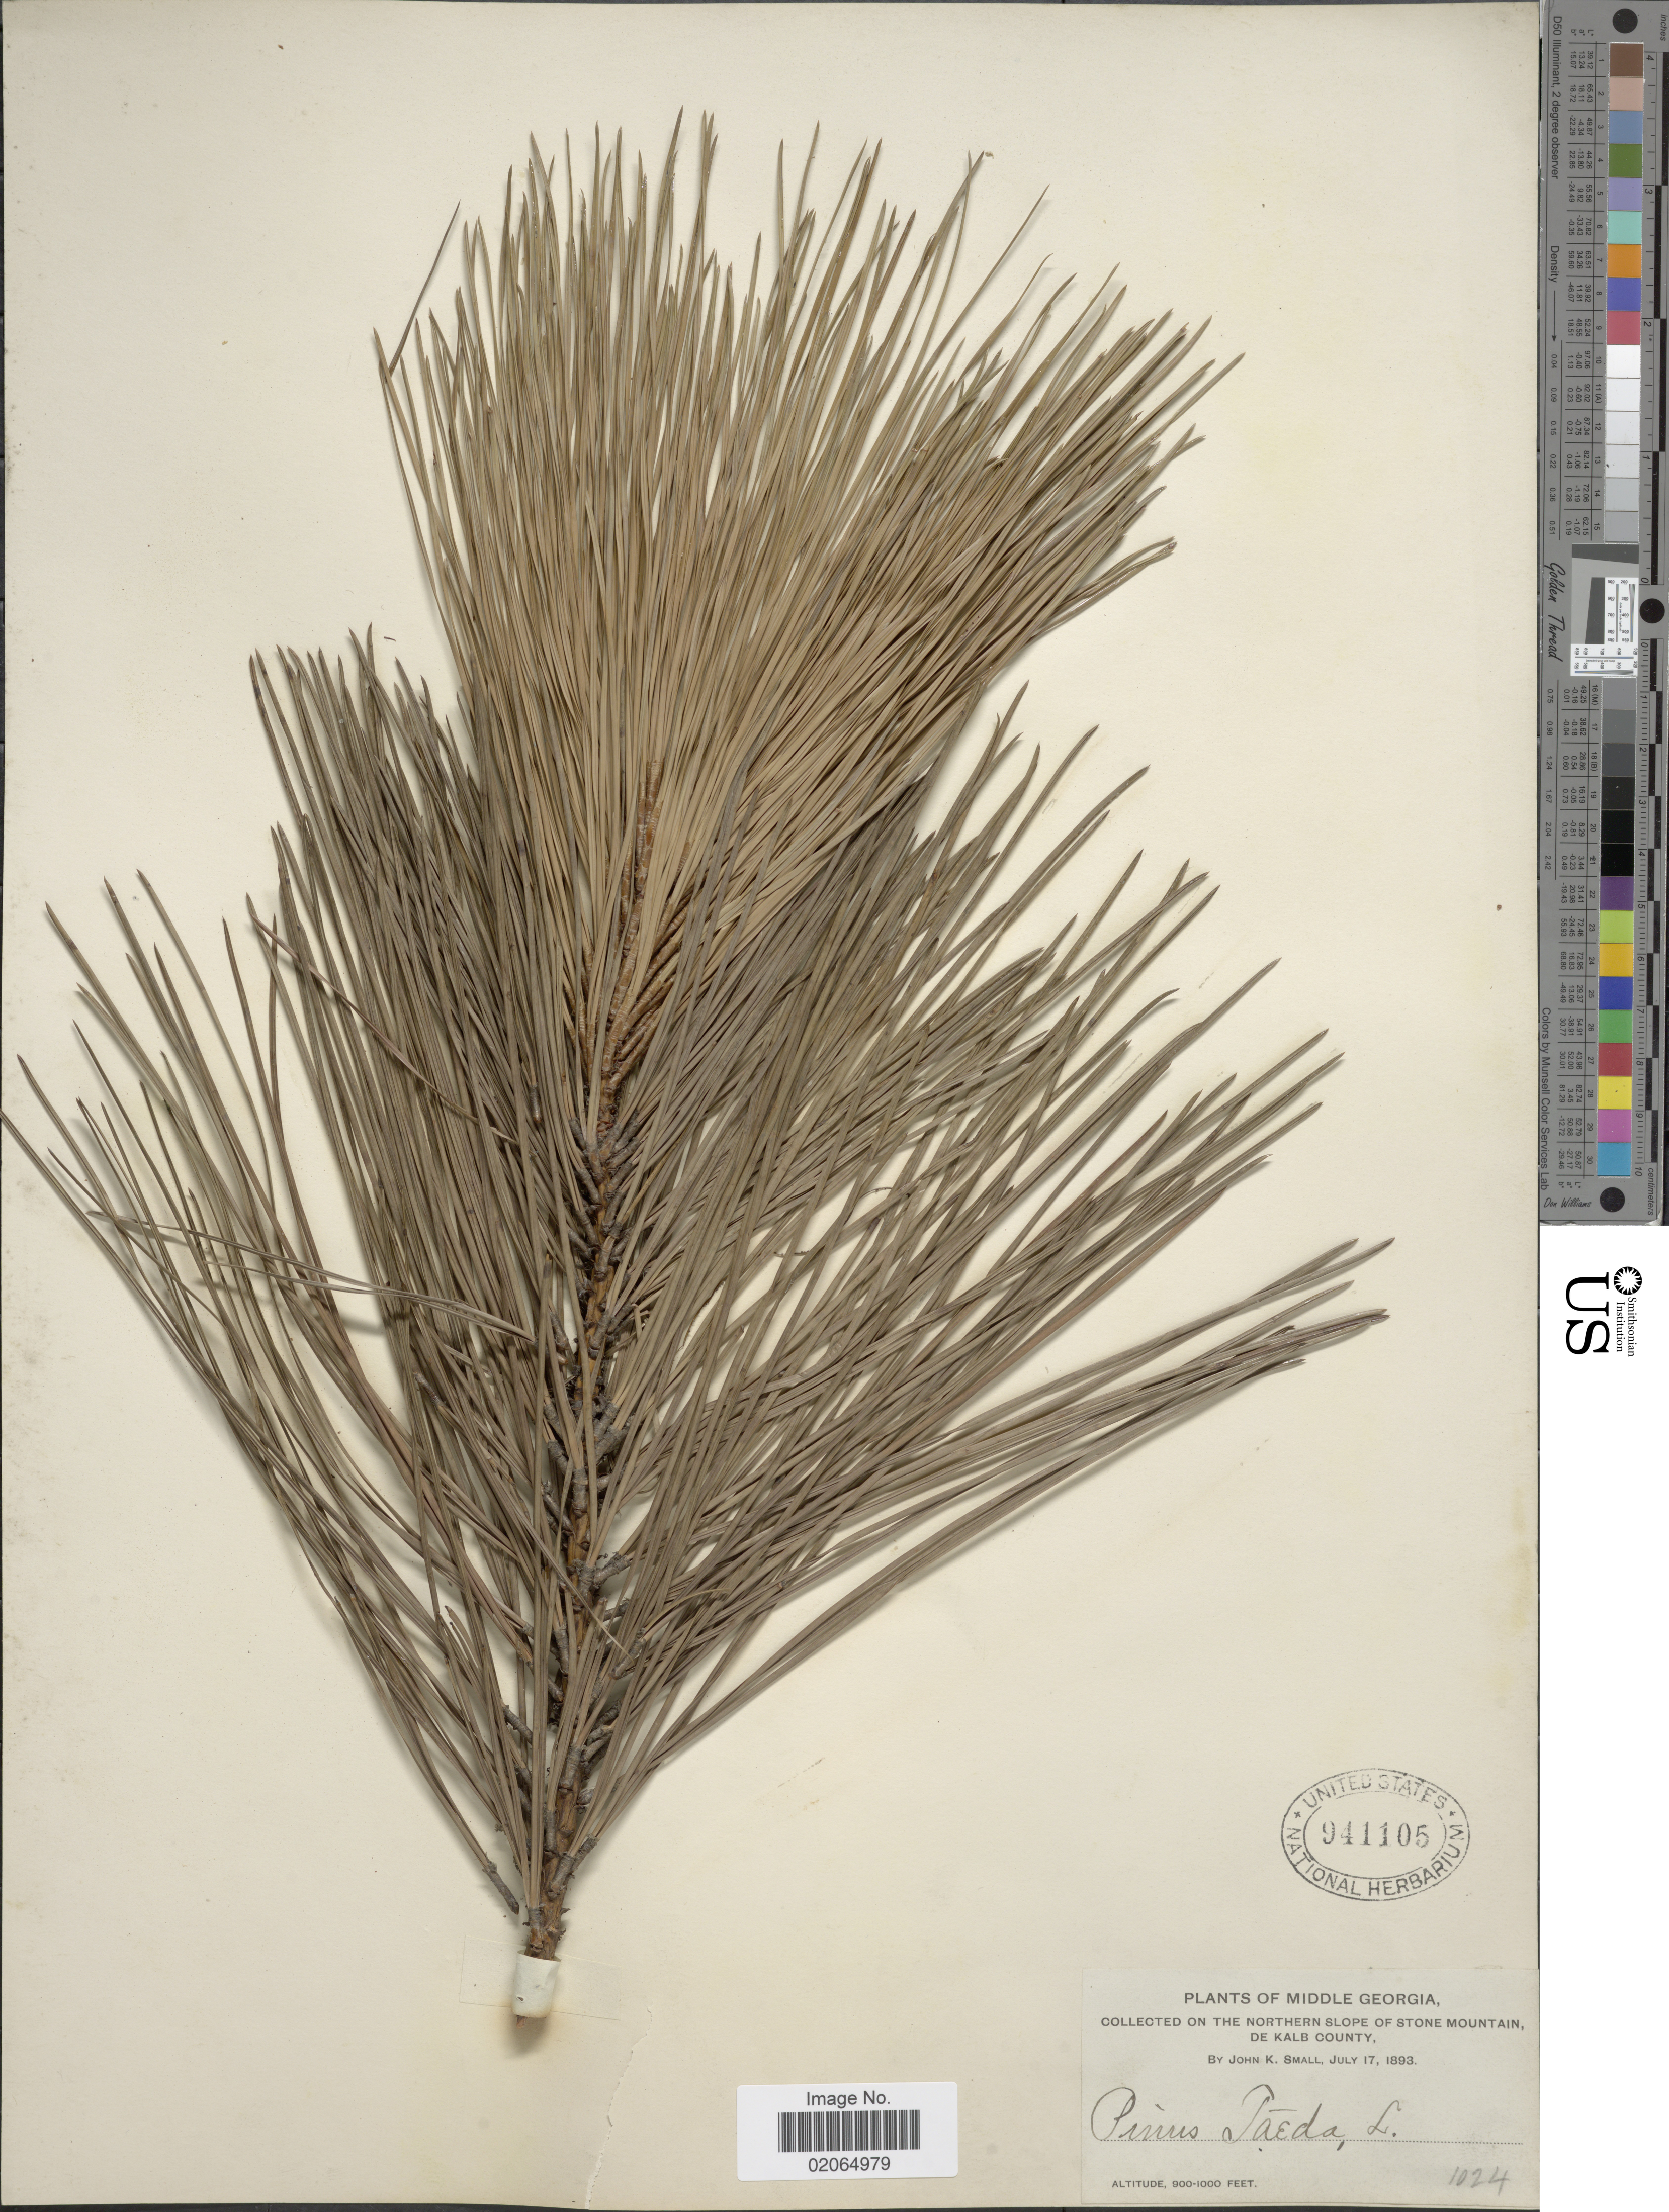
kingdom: Plantae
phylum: Tracheophyta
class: Pinopsida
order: Pinales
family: Pinaceae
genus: Pinus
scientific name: Pinus taeda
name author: L.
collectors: J. K. Small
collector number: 1024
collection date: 1893-07-17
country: United States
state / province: Georgia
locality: Middle Georgia, on the northern slope of Stone Mountain, De Kalb County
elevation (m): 274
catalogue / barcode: US 941105